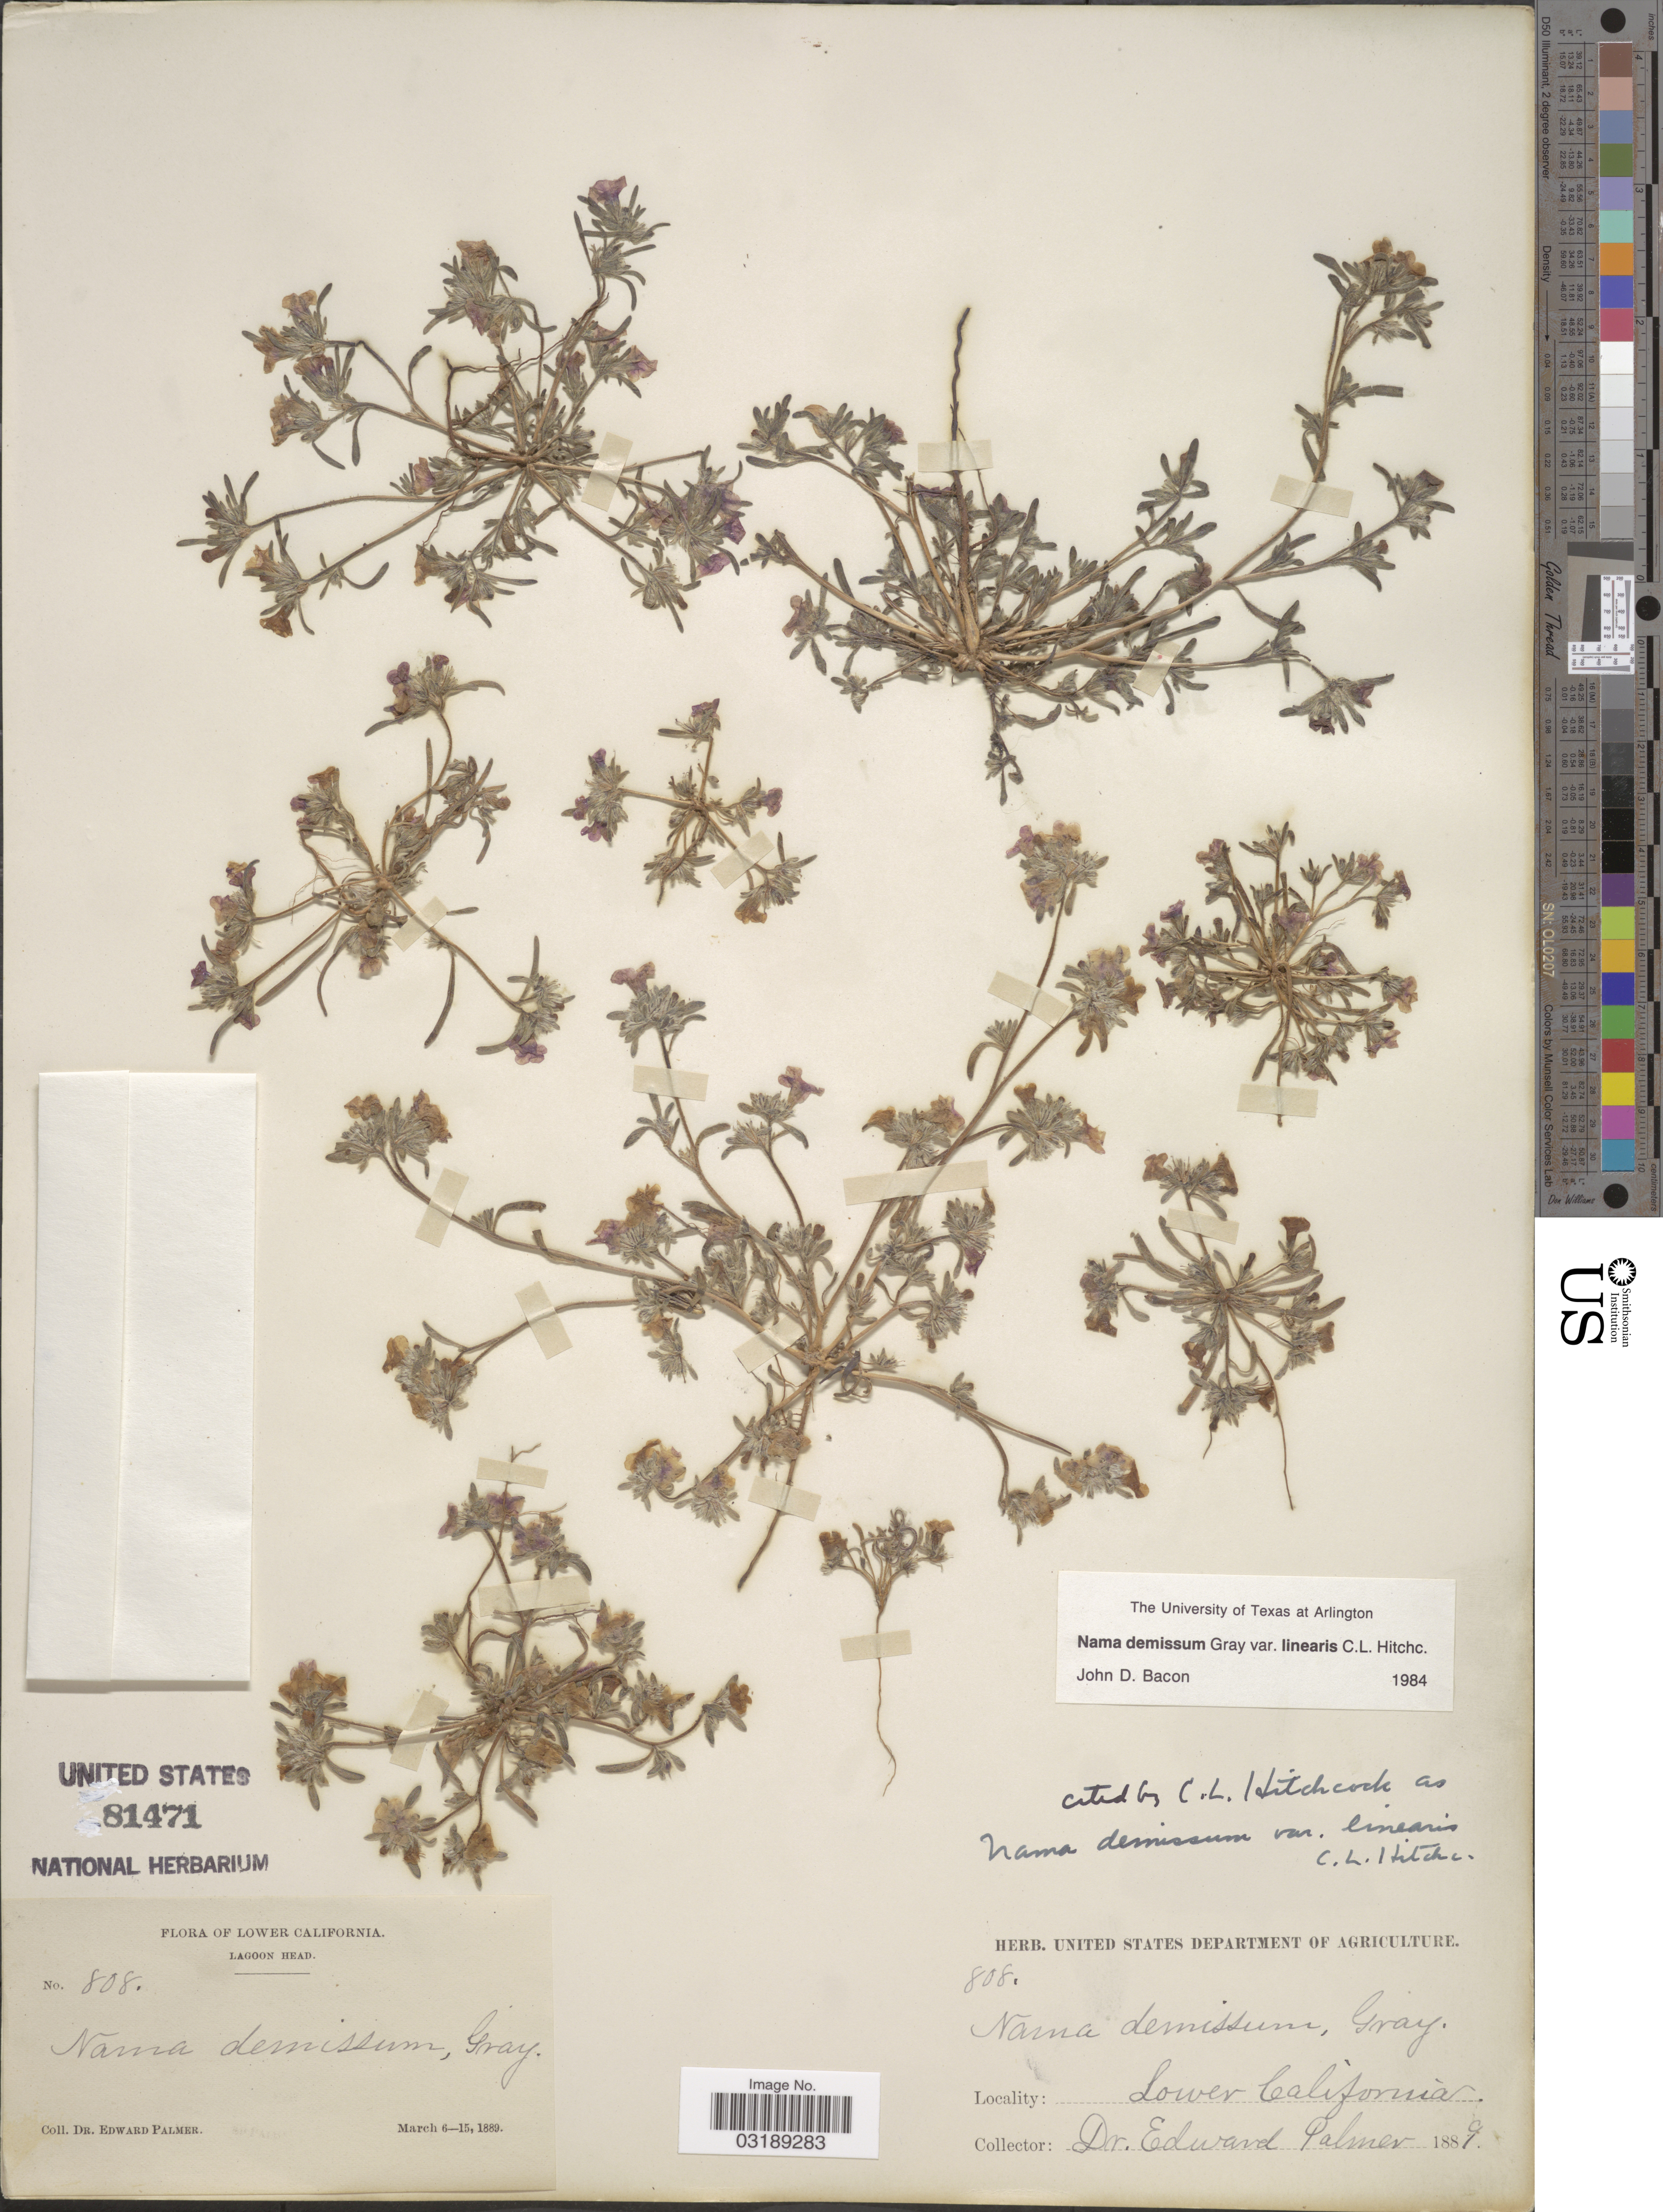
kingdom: Plantae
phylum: Tracheophyta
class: Magnoliopsida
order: Boraginales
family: Namaceae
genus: Nama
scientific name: Nama demissa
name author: A. Gray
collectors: E. Palmer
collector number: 808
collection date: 1889-03-06/1889-03-15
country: Mexico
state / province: Baja California Norte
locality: Lower California. Lagoon Head.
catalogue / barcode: US 81471